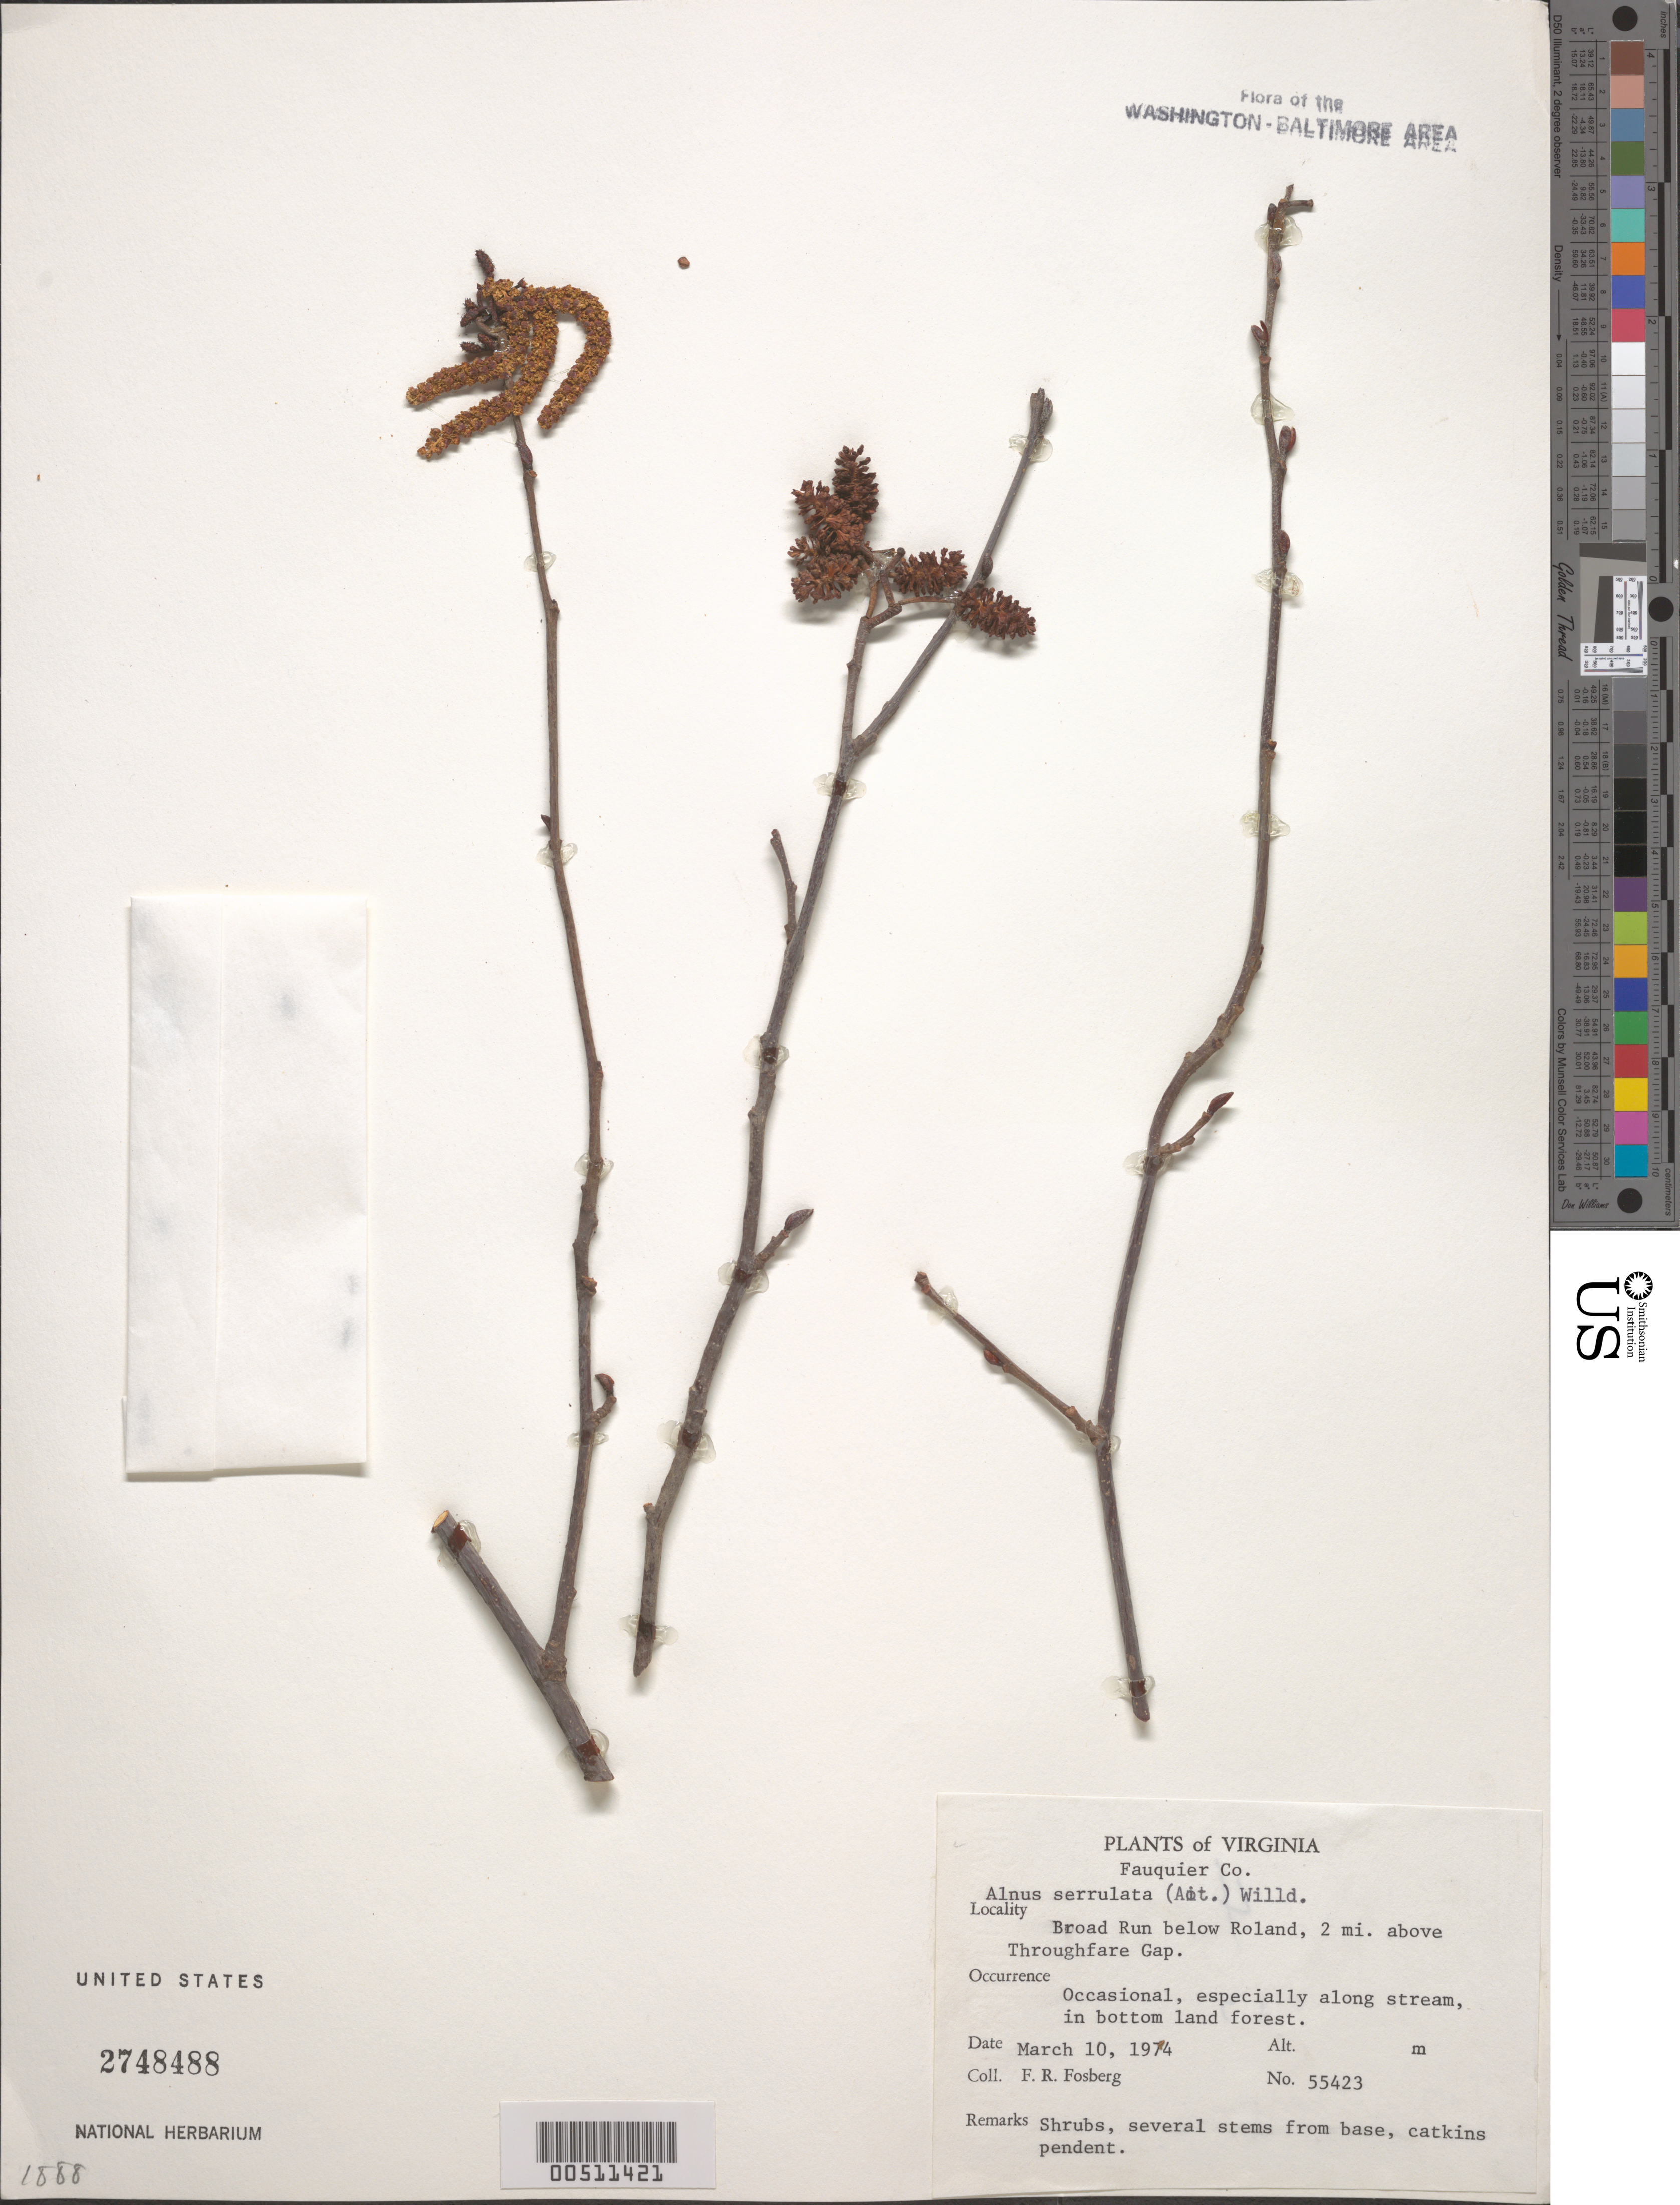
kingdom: Plantae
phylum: Tracheophyta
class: Magnoliopsida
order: Fagales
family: Betulaceae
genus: Alnus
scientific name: Alnus serrulata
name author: (Aiton) Willd.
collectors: F. R. Fosberg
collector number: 55423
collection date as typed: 10 Mar 1974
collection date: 1974-03-10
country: United States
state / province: Virginia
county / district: Fauquier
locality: Broad Run below Roland, Thorofare Gap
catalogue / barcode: US 2748488